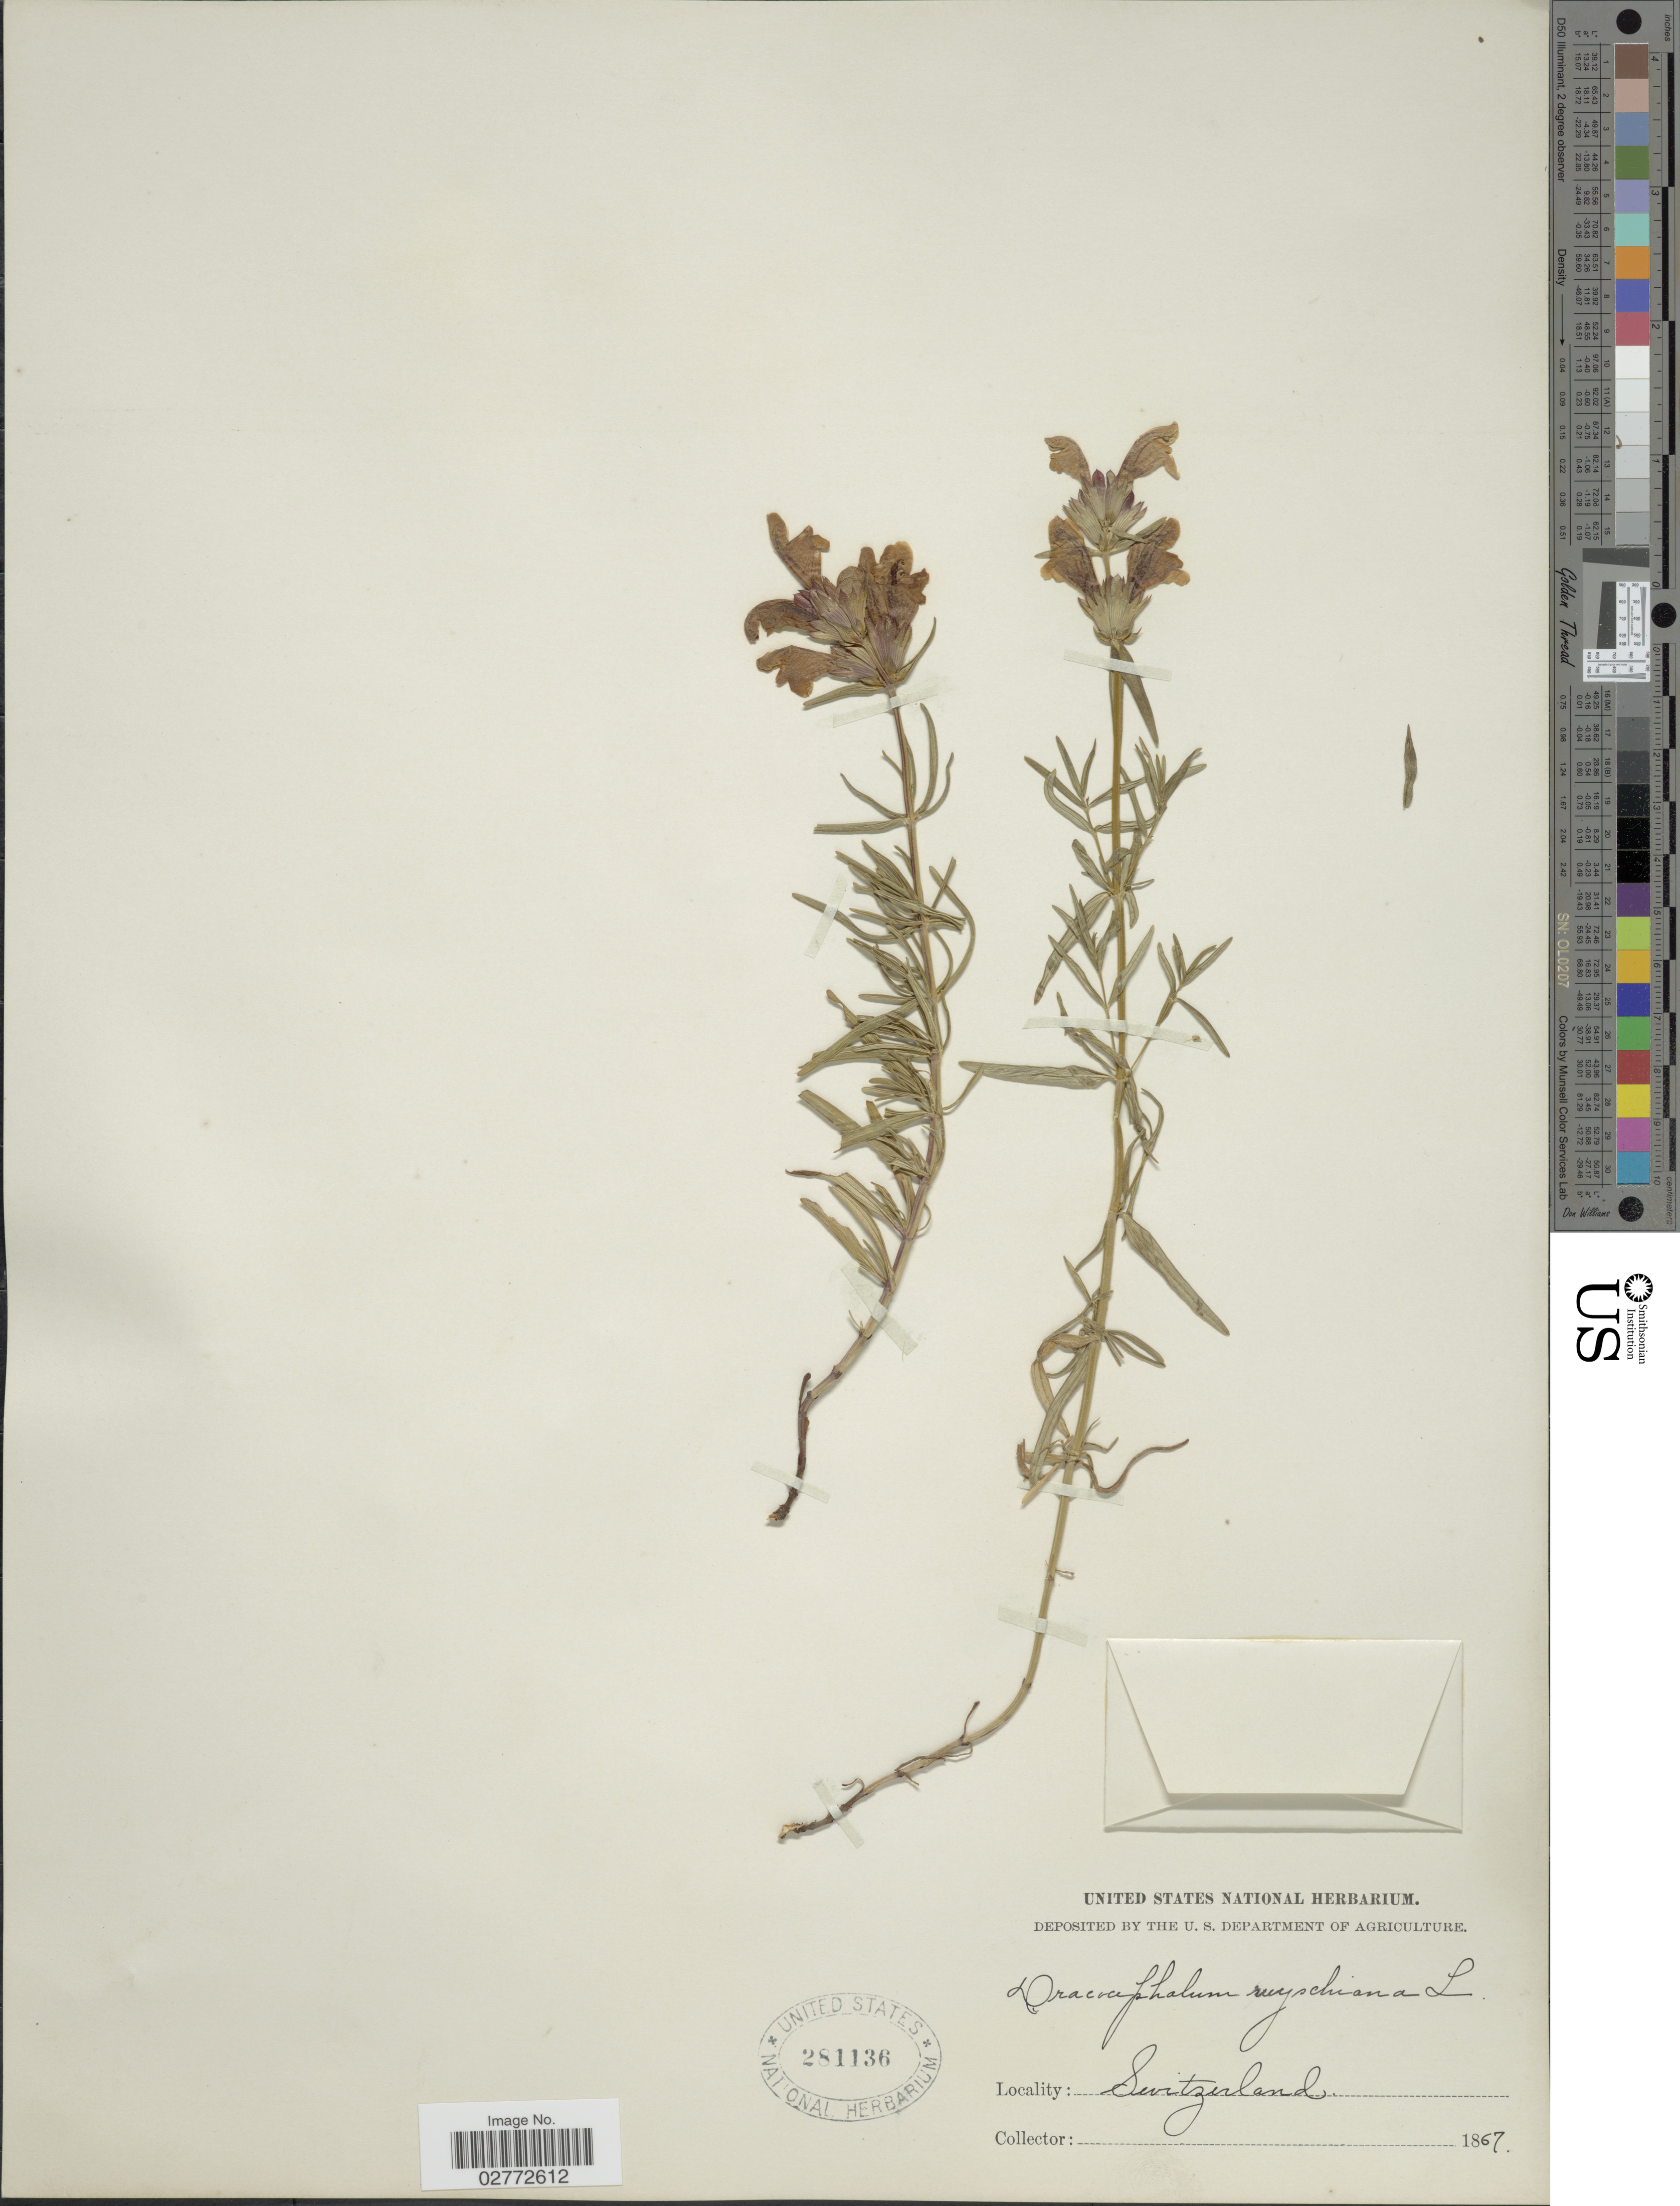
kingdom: Plantae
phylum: Tracheophyta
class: Magnoliopsida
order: Lamiales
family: Lamiaceae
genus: Dracocephalum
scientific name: Dracocephalum ruyschiana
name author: L.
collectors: ex herb. United States National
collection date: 1867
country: Switzerland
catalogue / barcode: US 281136